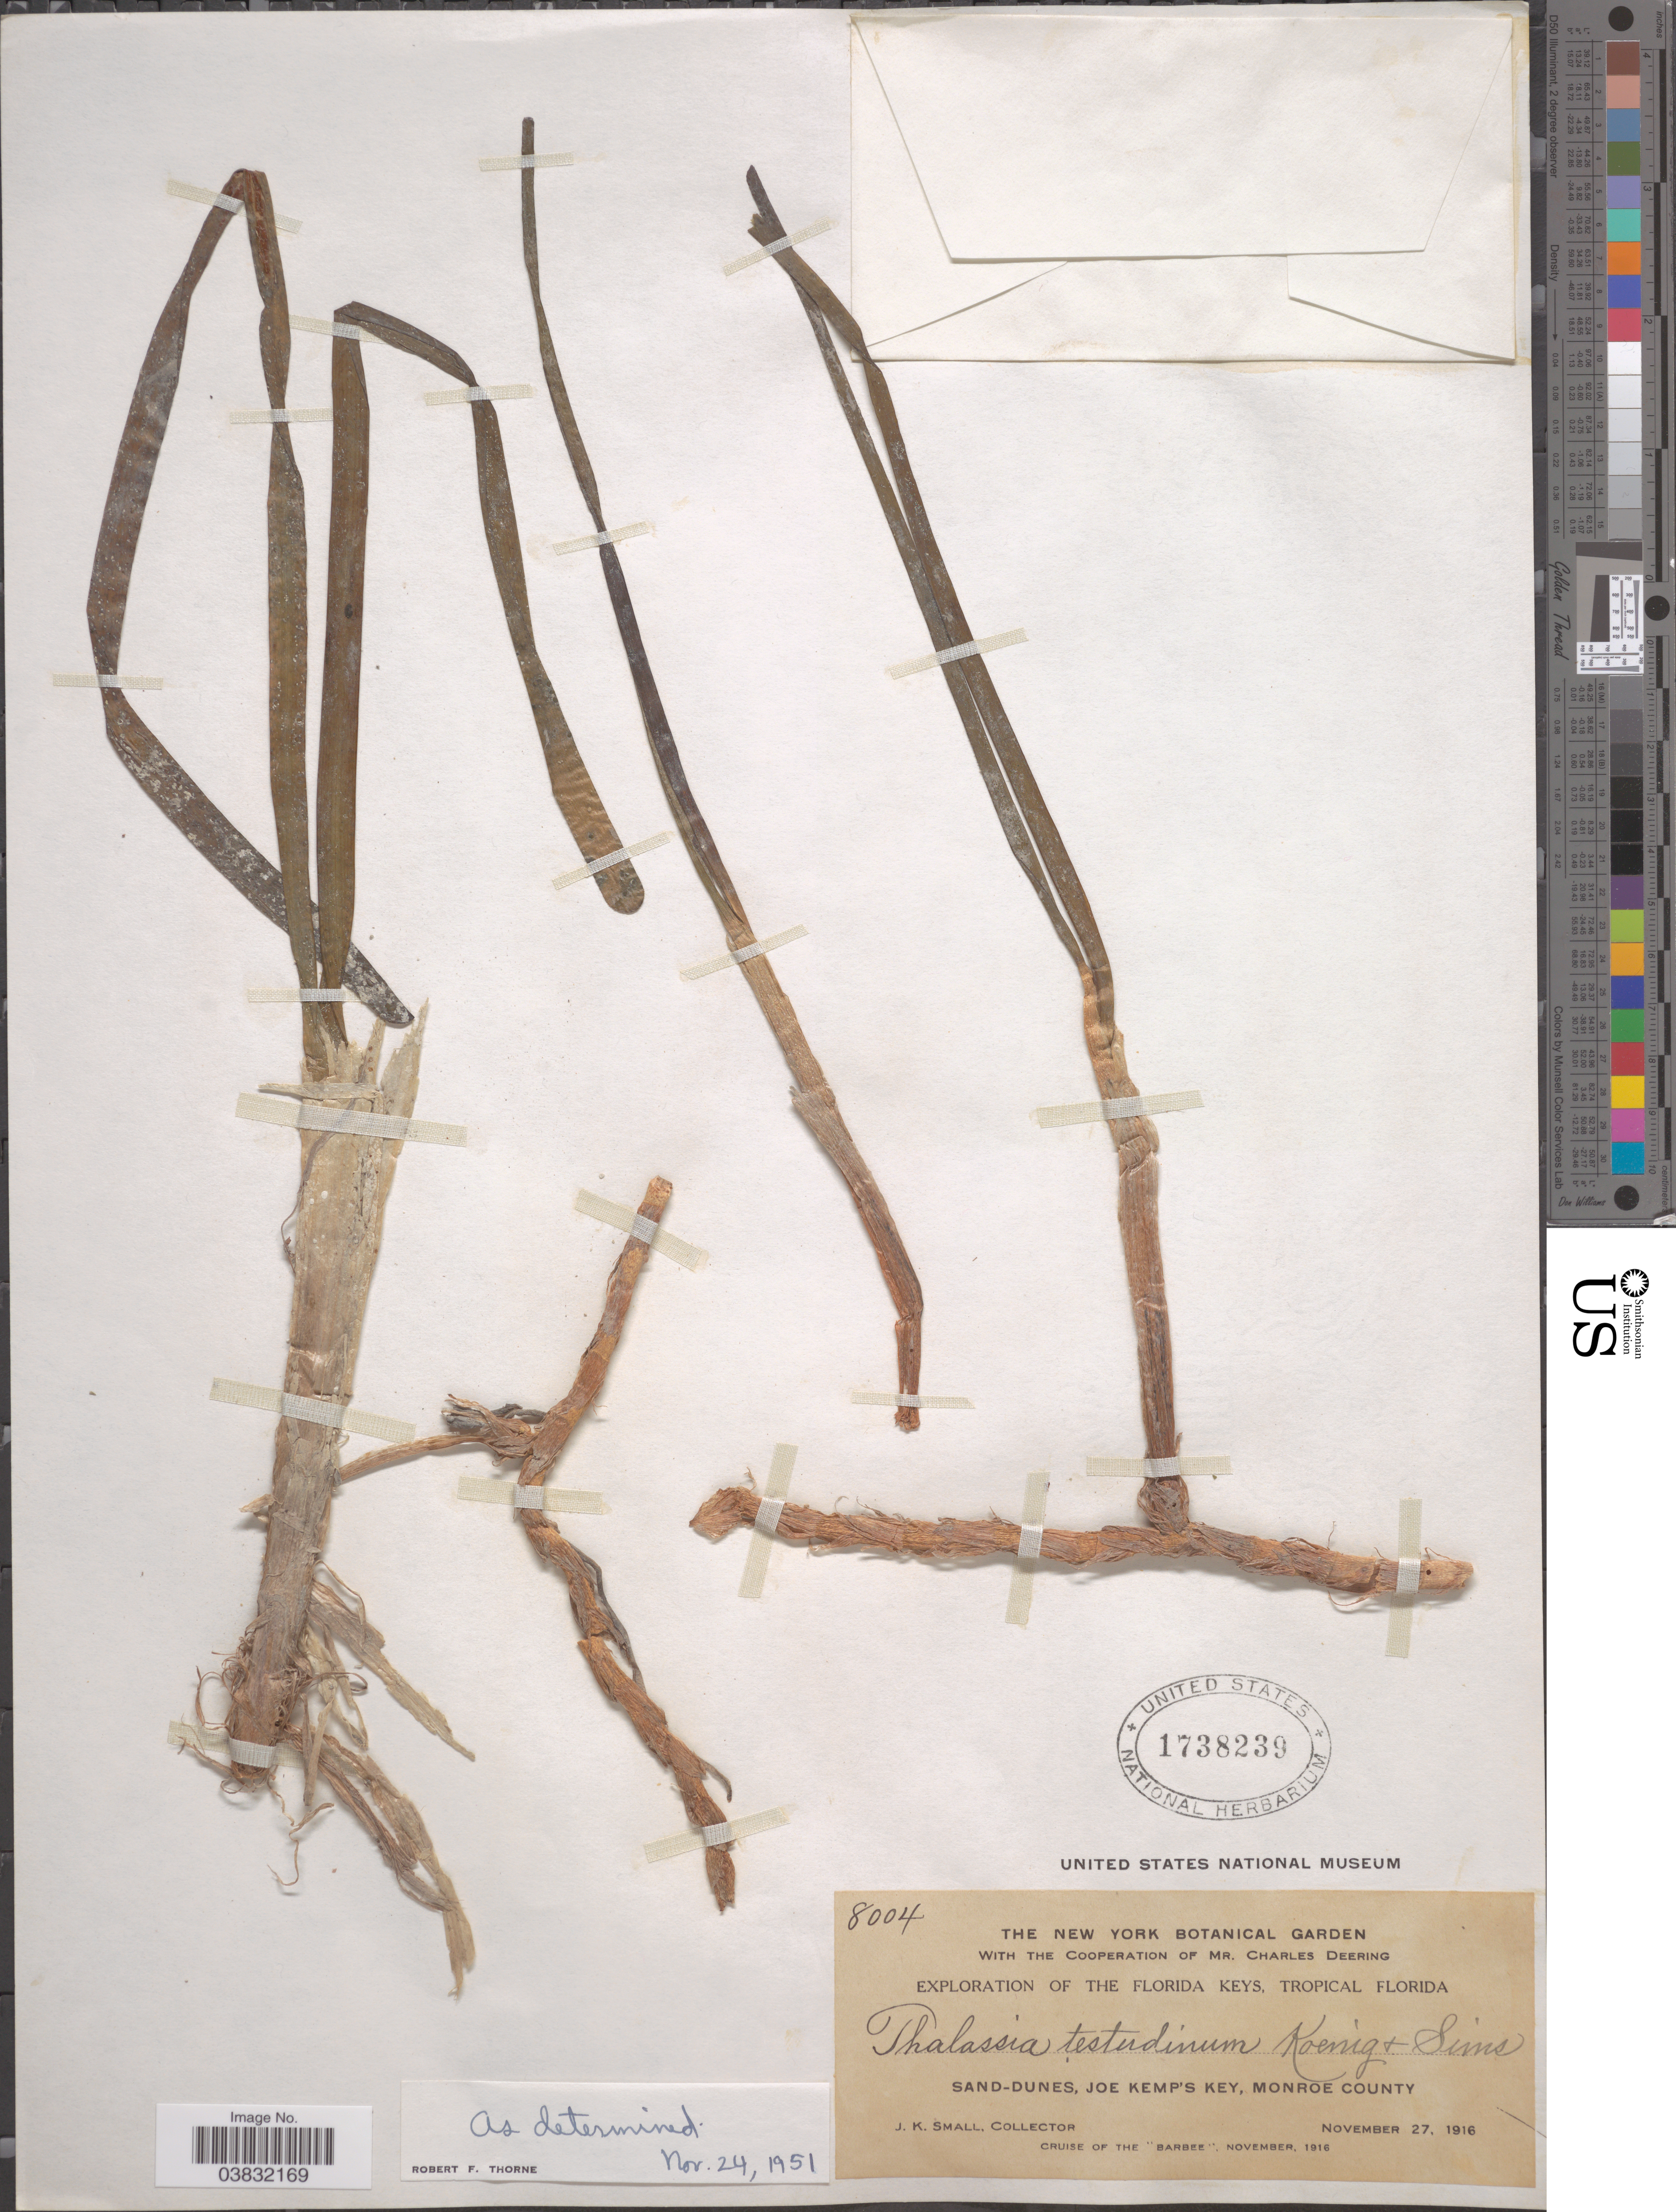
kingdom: Plantae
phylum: Tracheophyta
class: Liliopsida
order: Alismatales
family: Hydrocharitaceae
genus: Thalassia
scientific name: Thalassia testudinum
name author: Banks & Sol. ex K.D. Koenig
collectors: J. K. Small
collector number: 8004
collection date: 1916-11-27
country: United States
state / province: Florida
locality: The Florida Keys, Tropical Florida. Joe Kemp's Key, Monroe County.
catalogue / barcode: US 1738239